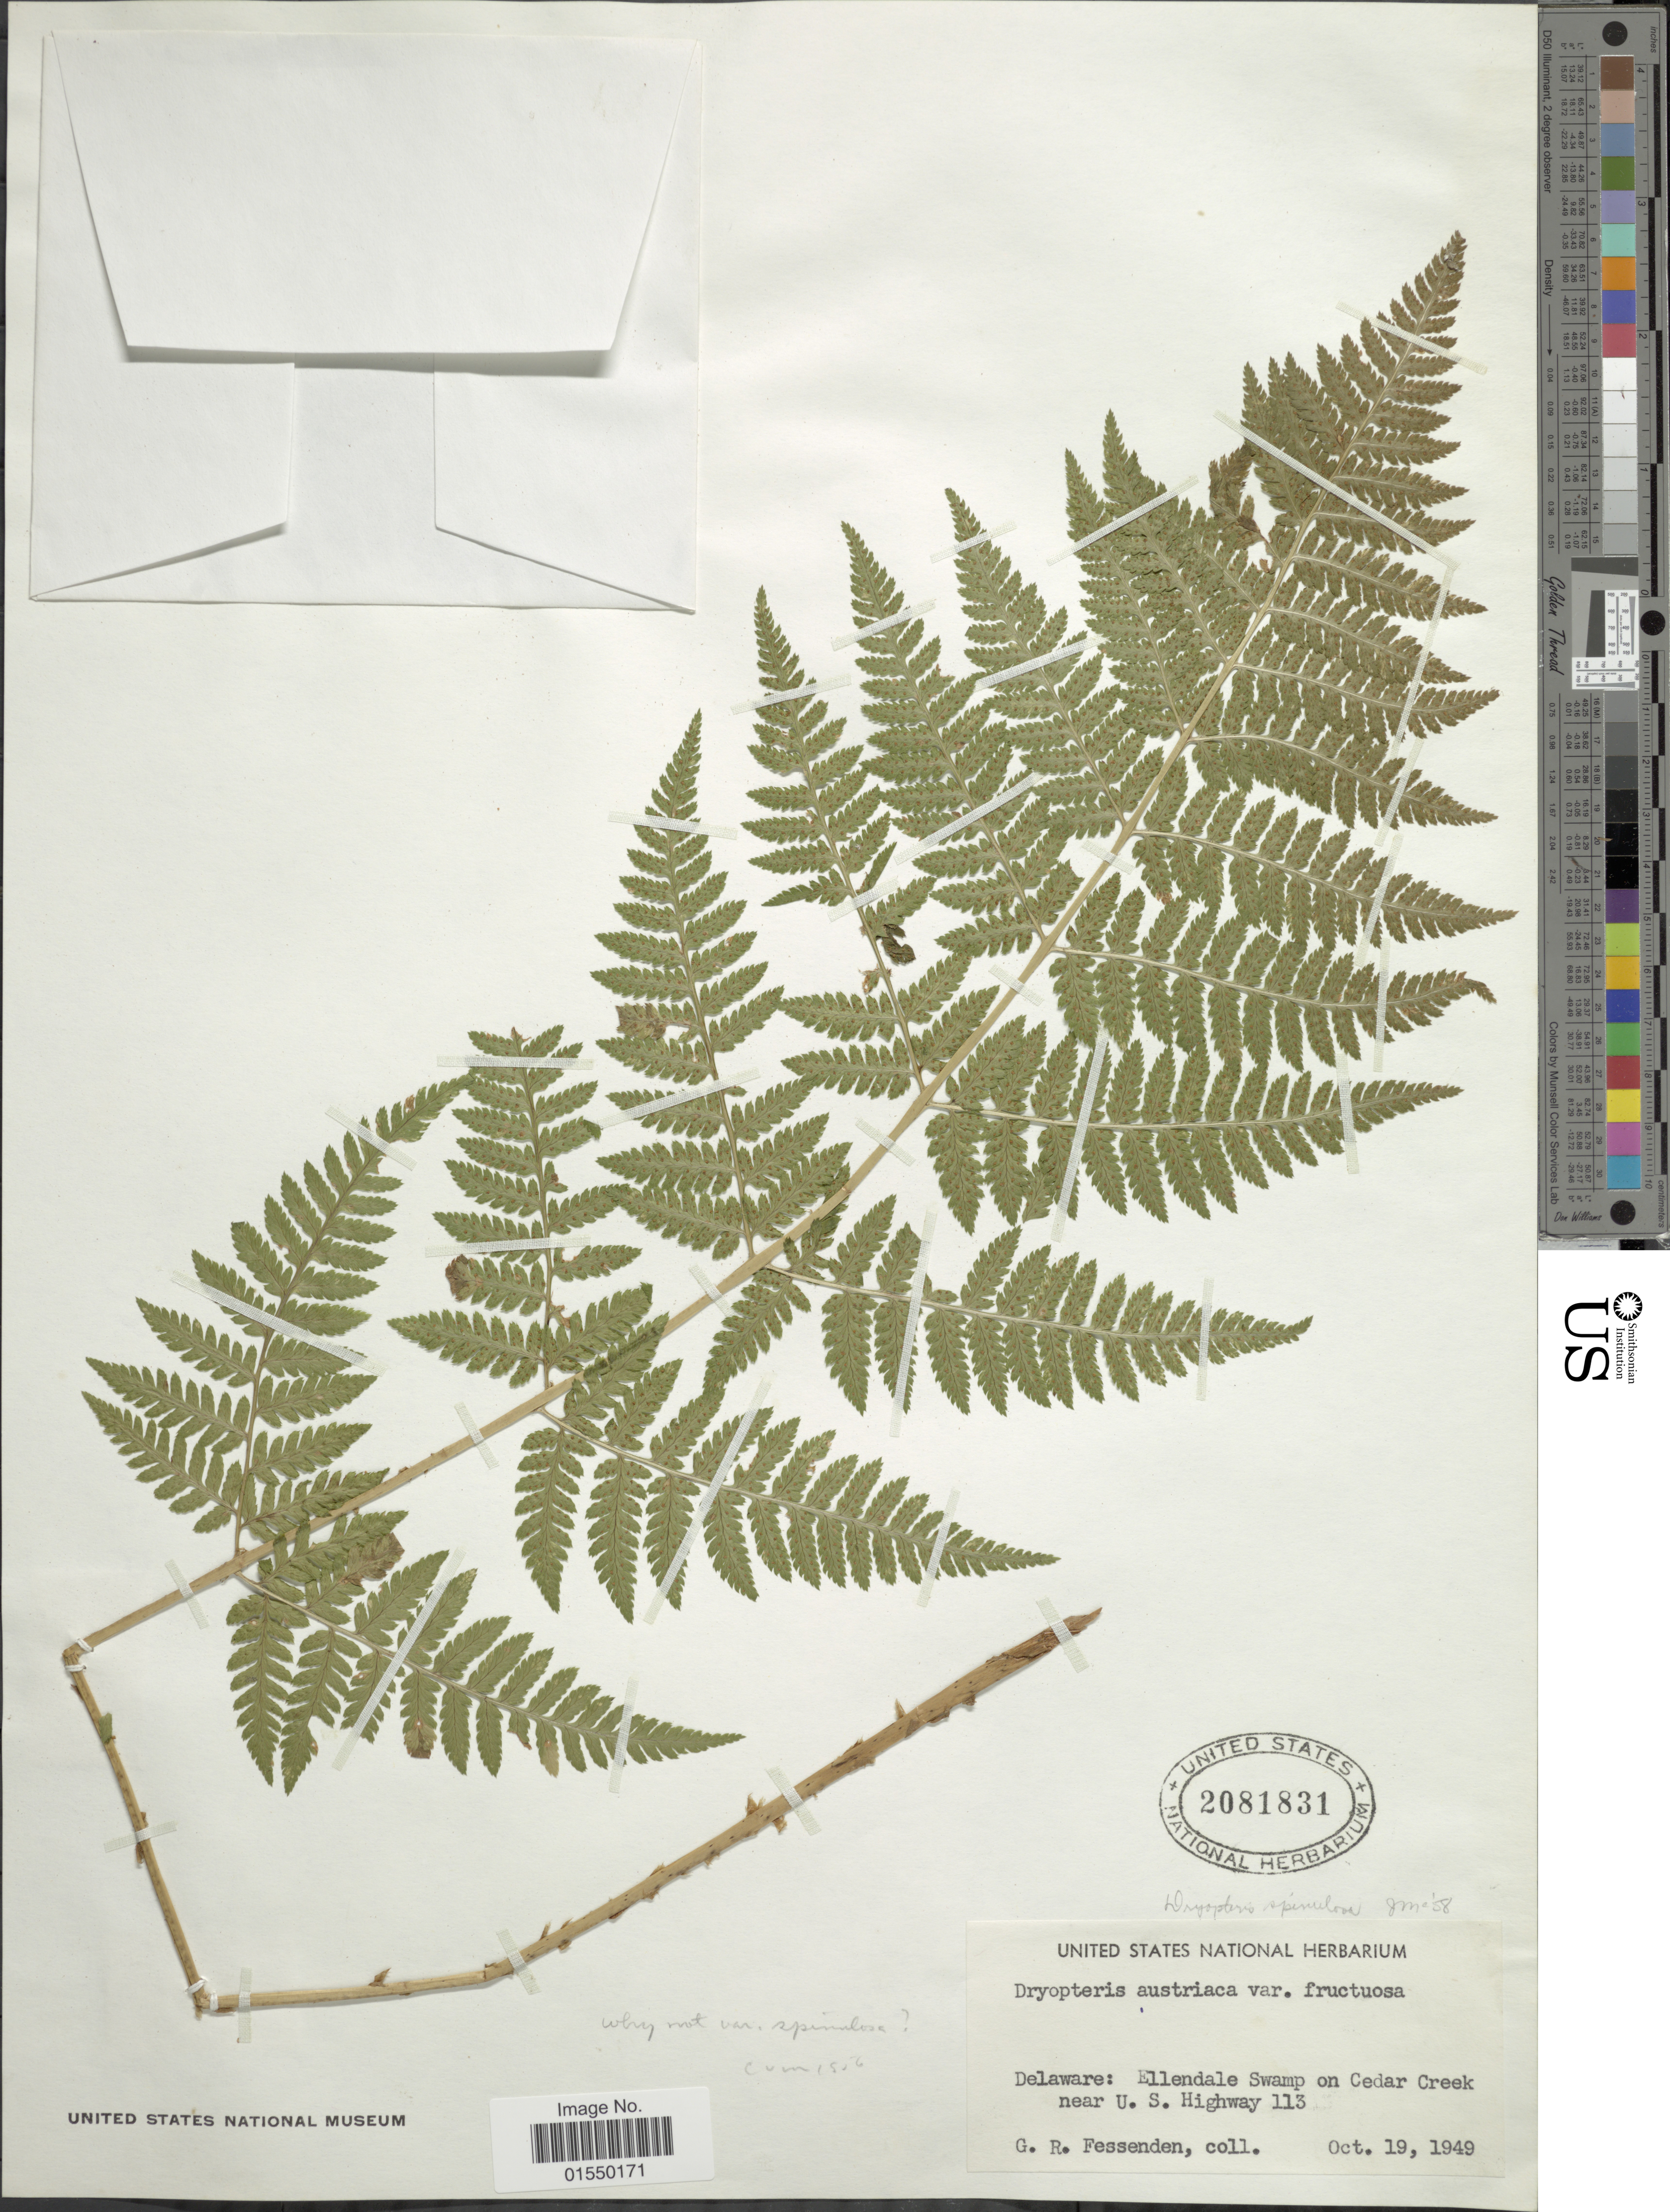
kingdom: Plantae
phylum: Tracheophyta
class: Polypodiopsida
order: Polypodiales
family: Dryopteridaceae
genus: Dryopteris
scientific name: Dryopteris carthusiana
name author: (Villars) H.P. Fuchs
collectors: G. Fessenden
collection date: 1949-10-19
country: United States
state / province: Delaware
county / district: Sussex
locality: Delaware: Ellendale Swamp on Cedar Creek near U. S. Highway 113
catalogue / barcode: US 2081831